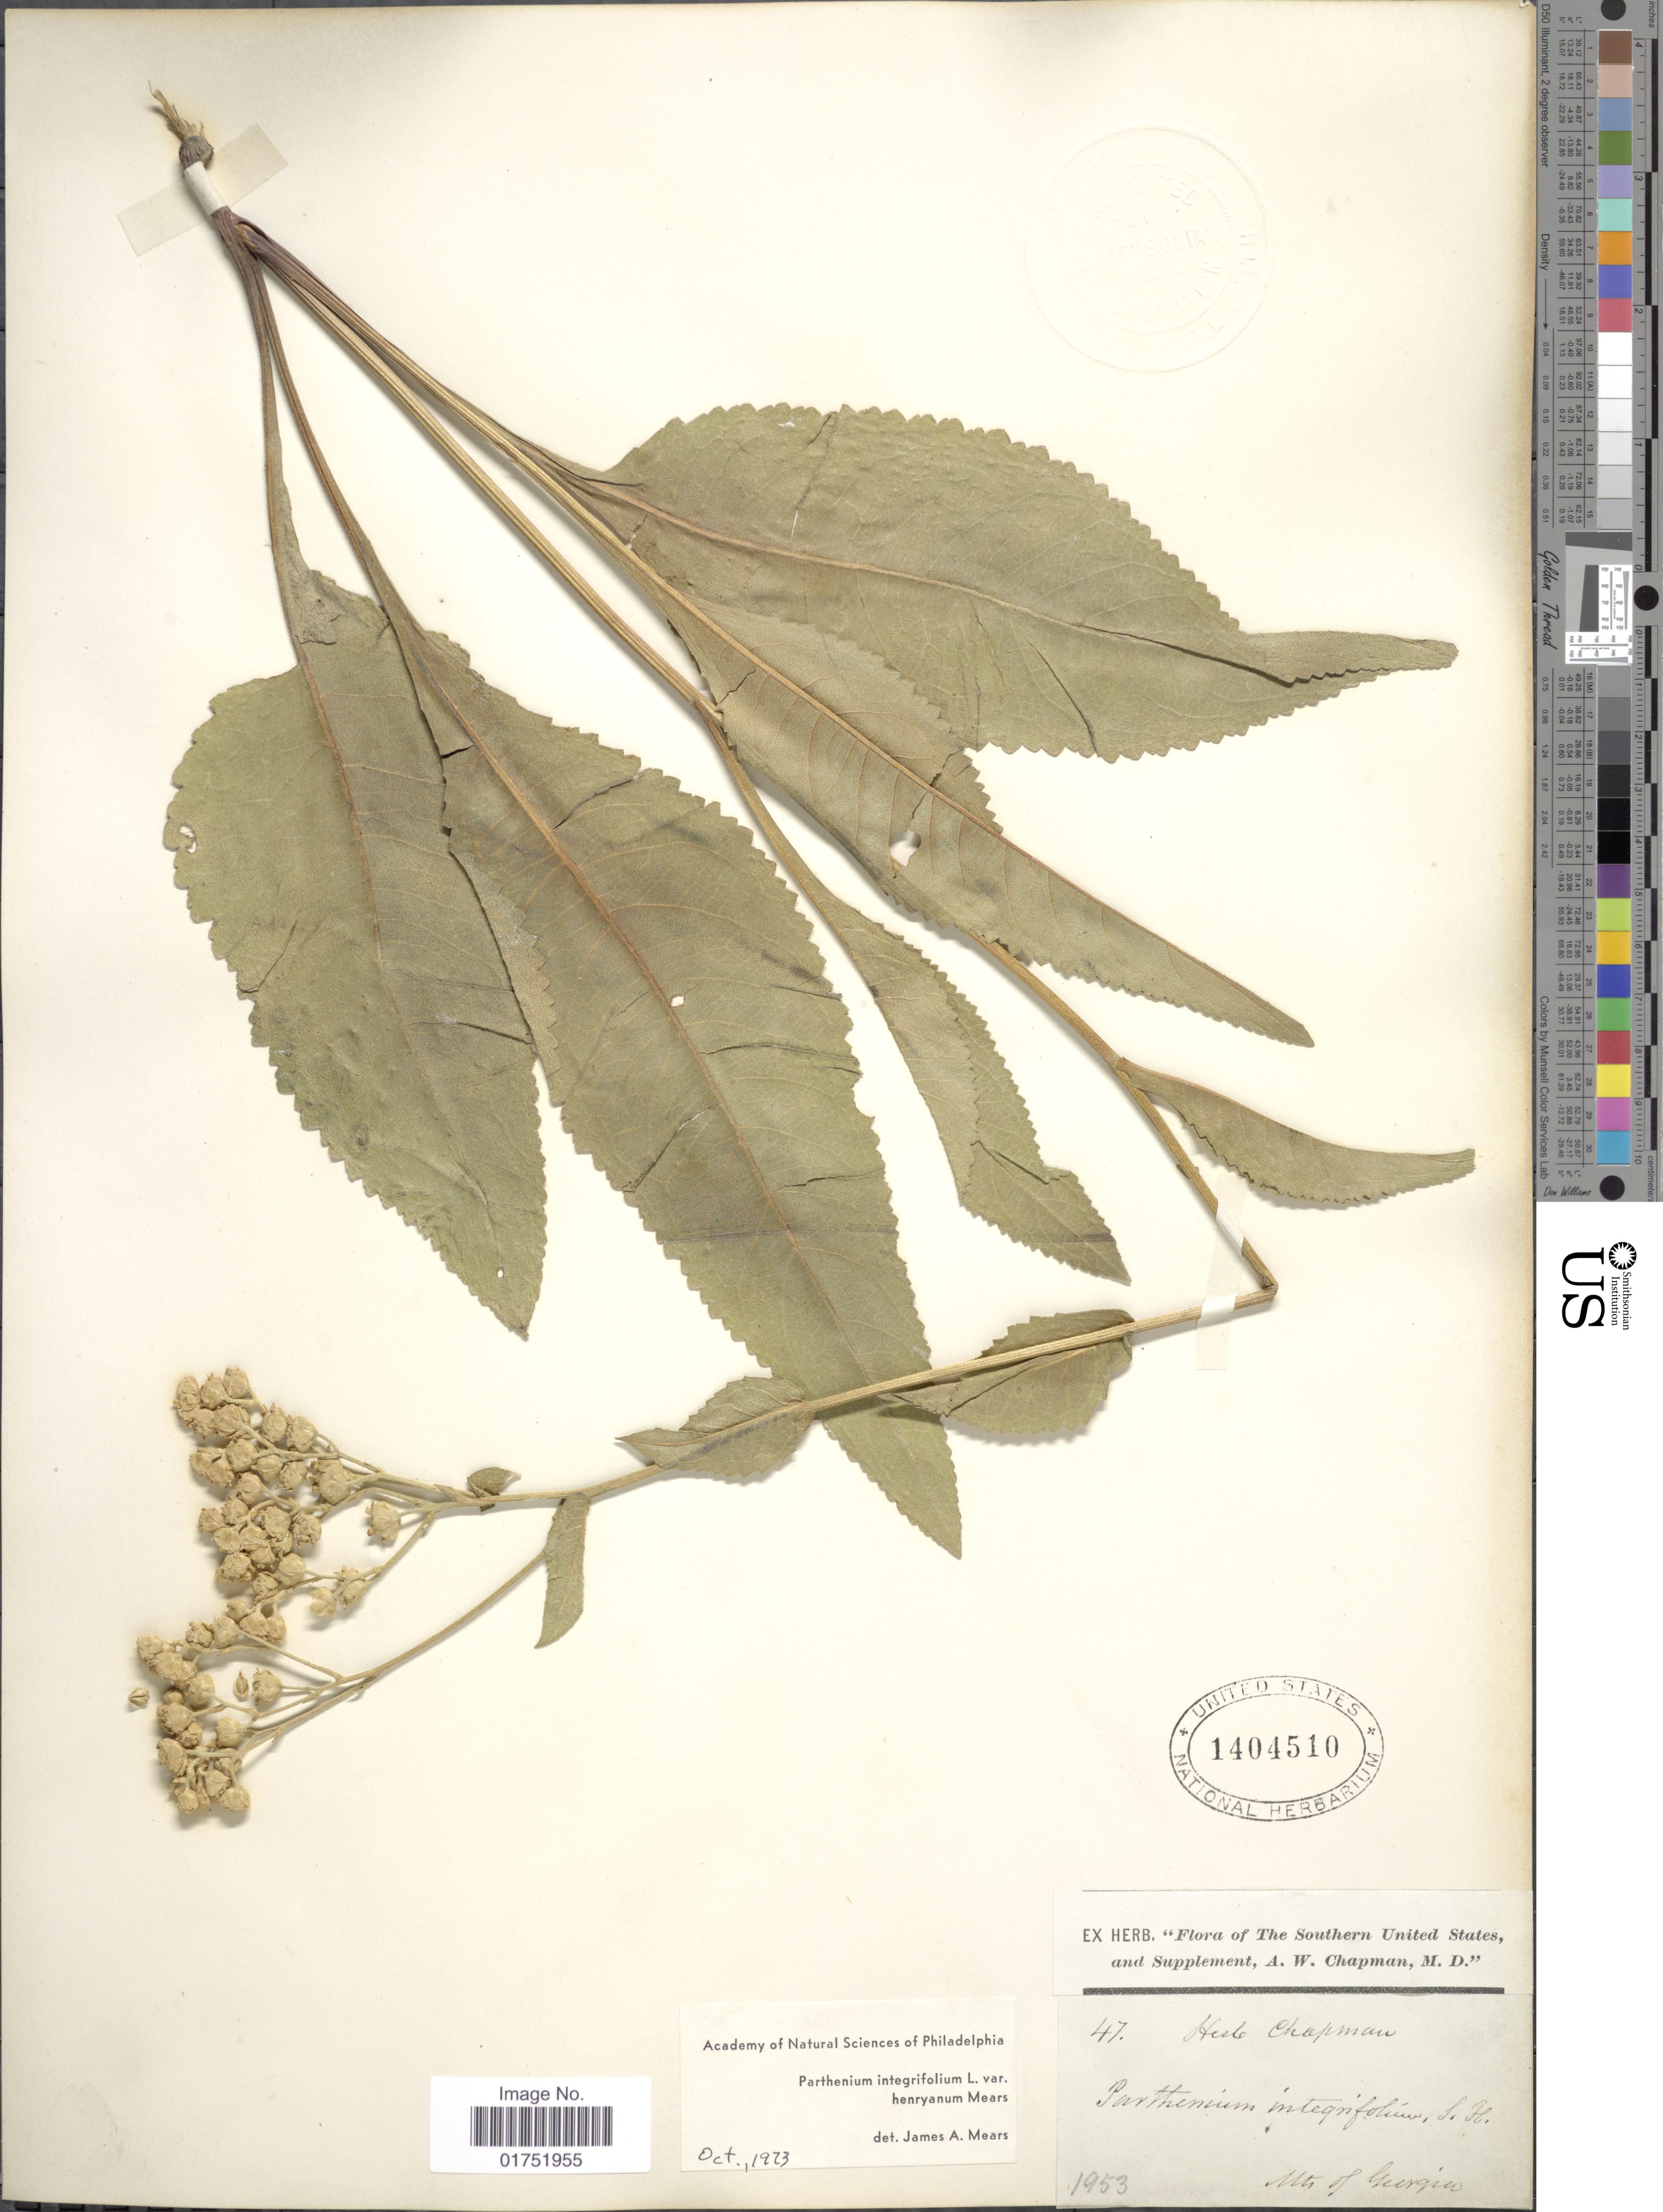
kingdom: Plantae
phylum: Tracheophyta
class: Magnoliopsida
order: Asterales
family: Asteraceae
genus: Parthenium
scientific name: Parthenium integrifolium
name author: L.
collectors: ex herb. A.W. Chapman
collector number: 47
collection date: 1953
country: United States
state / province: Georgia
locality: Mts of Georgia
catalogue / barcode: US 1404510